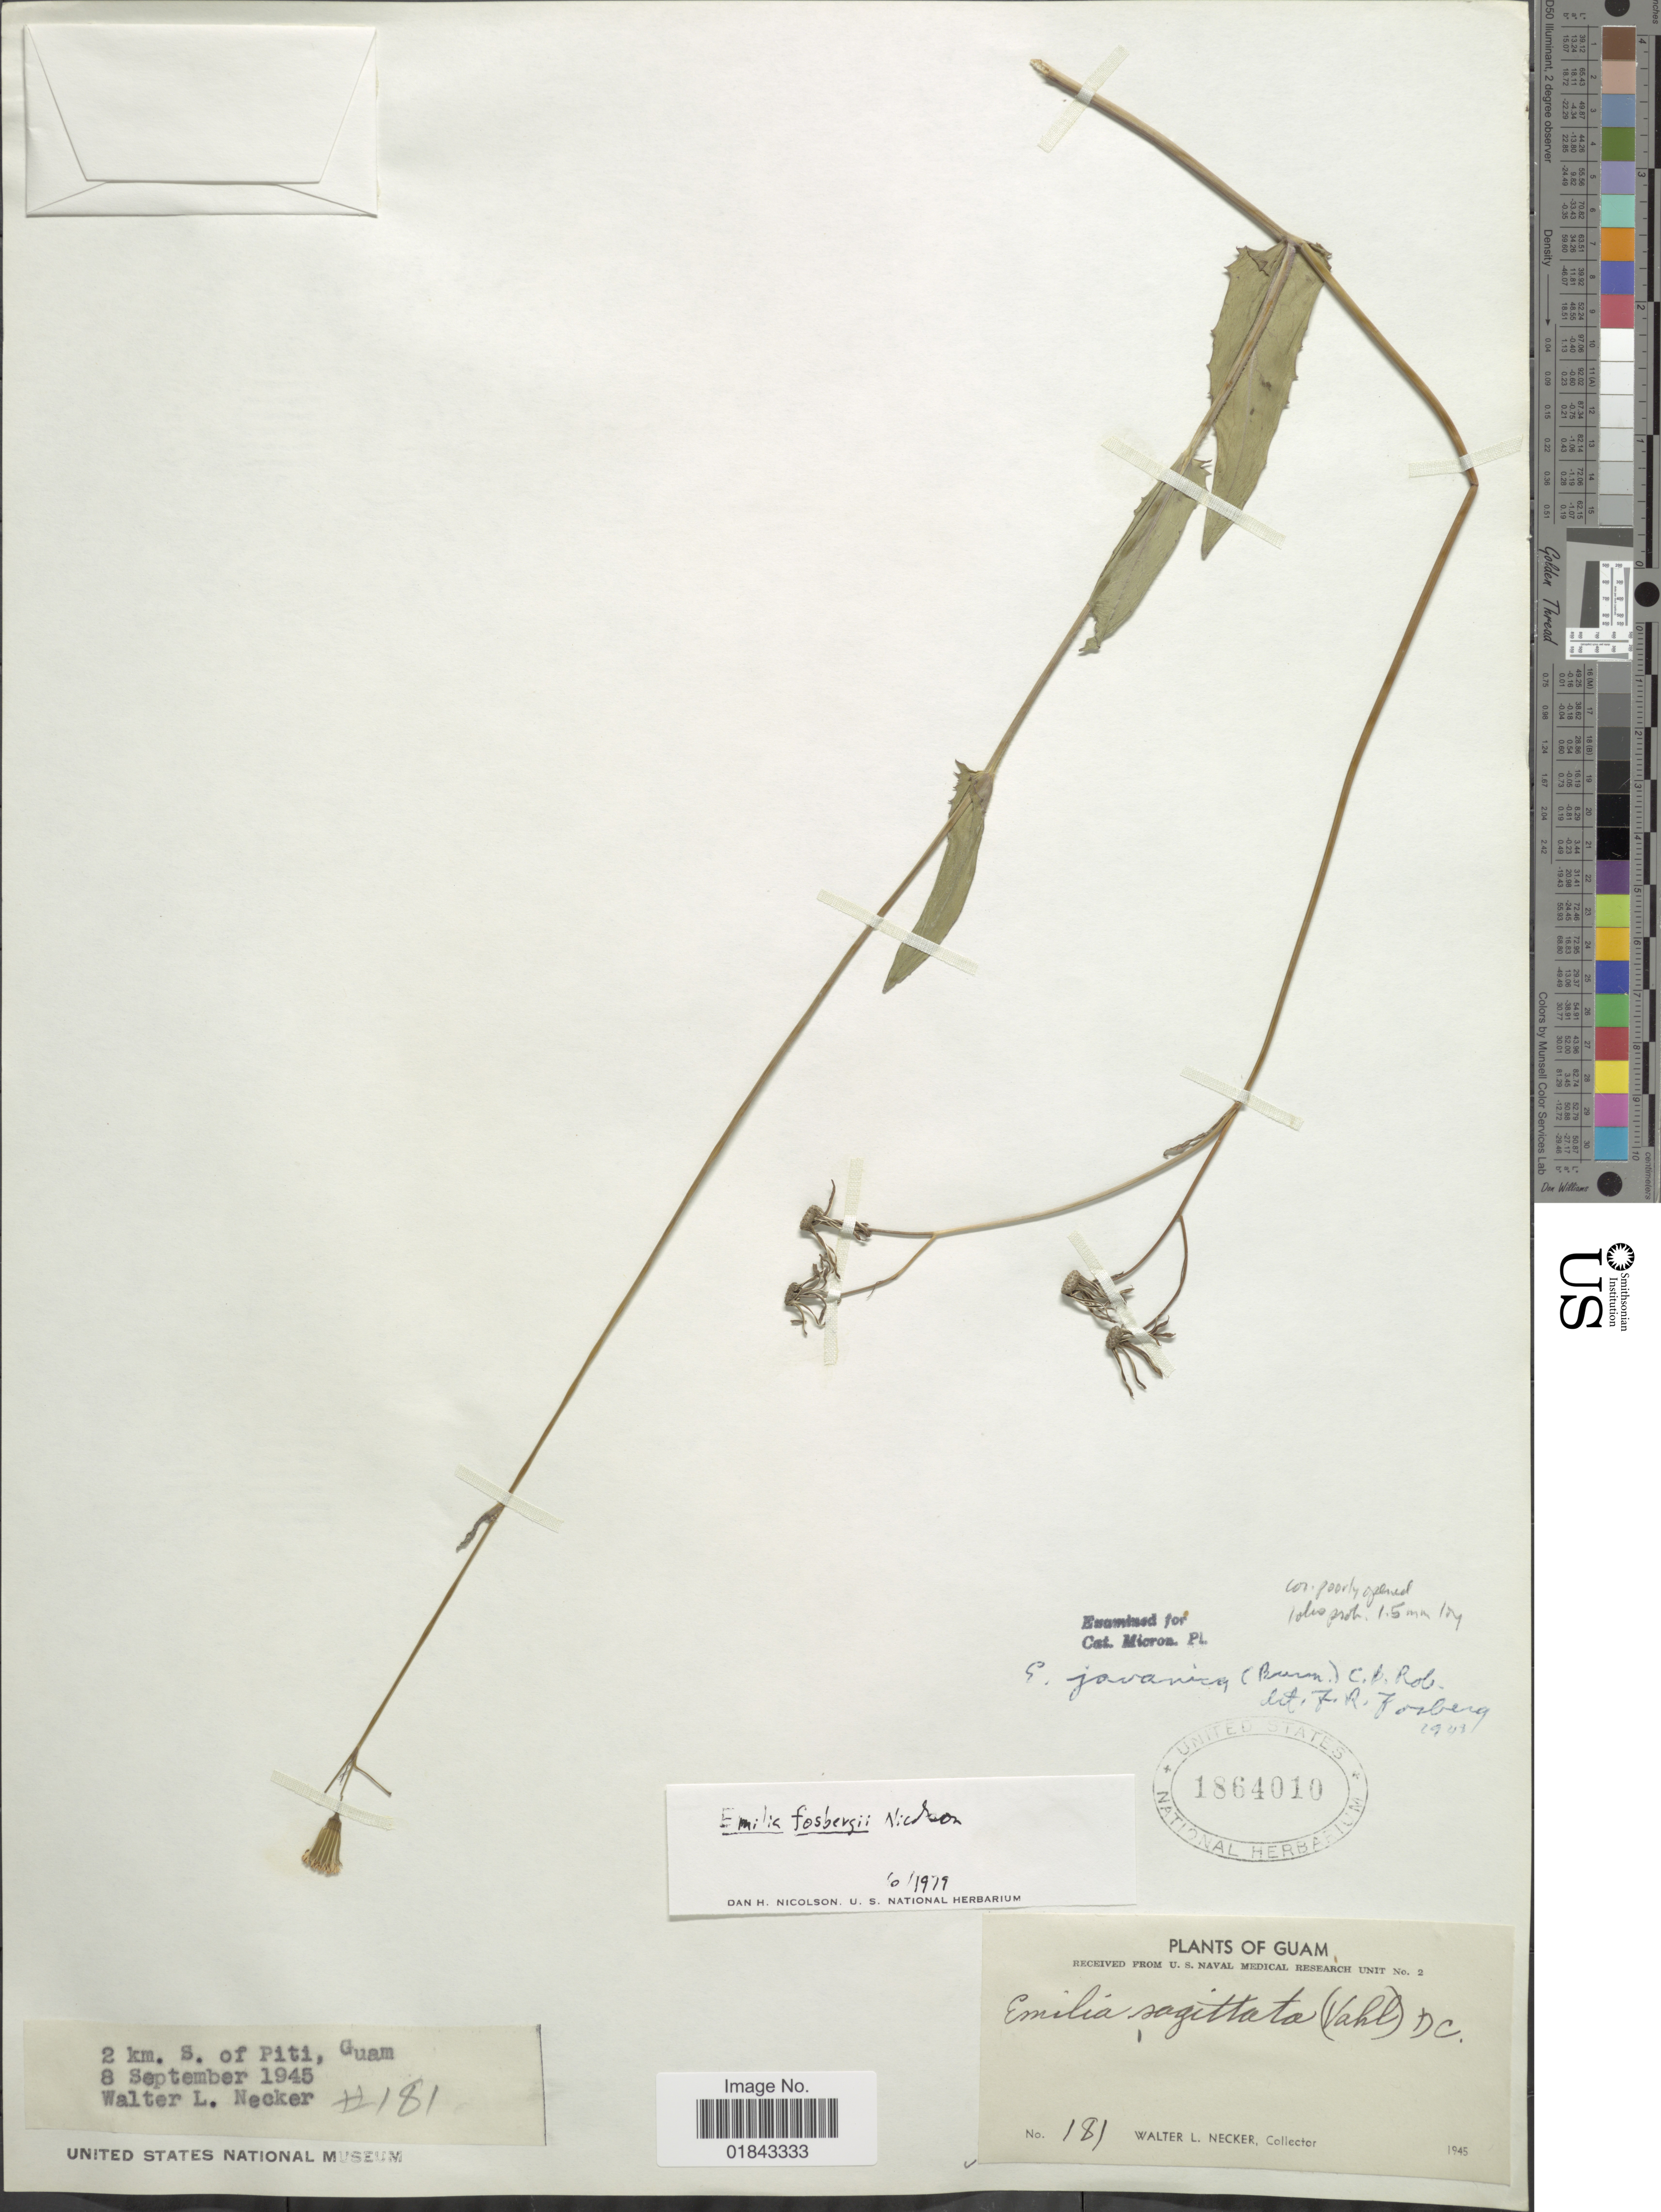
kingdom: Plantae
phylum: Tracheophyta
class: Magnoliopsida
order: Asterales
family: Asteraceae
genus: Emilia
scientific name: Emilia fosbergii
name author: Nicolson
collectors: W. L. Necker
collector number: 181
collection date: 1945-09-08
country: Guam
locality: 2 km. S. of Piti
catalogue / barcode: US 1864010